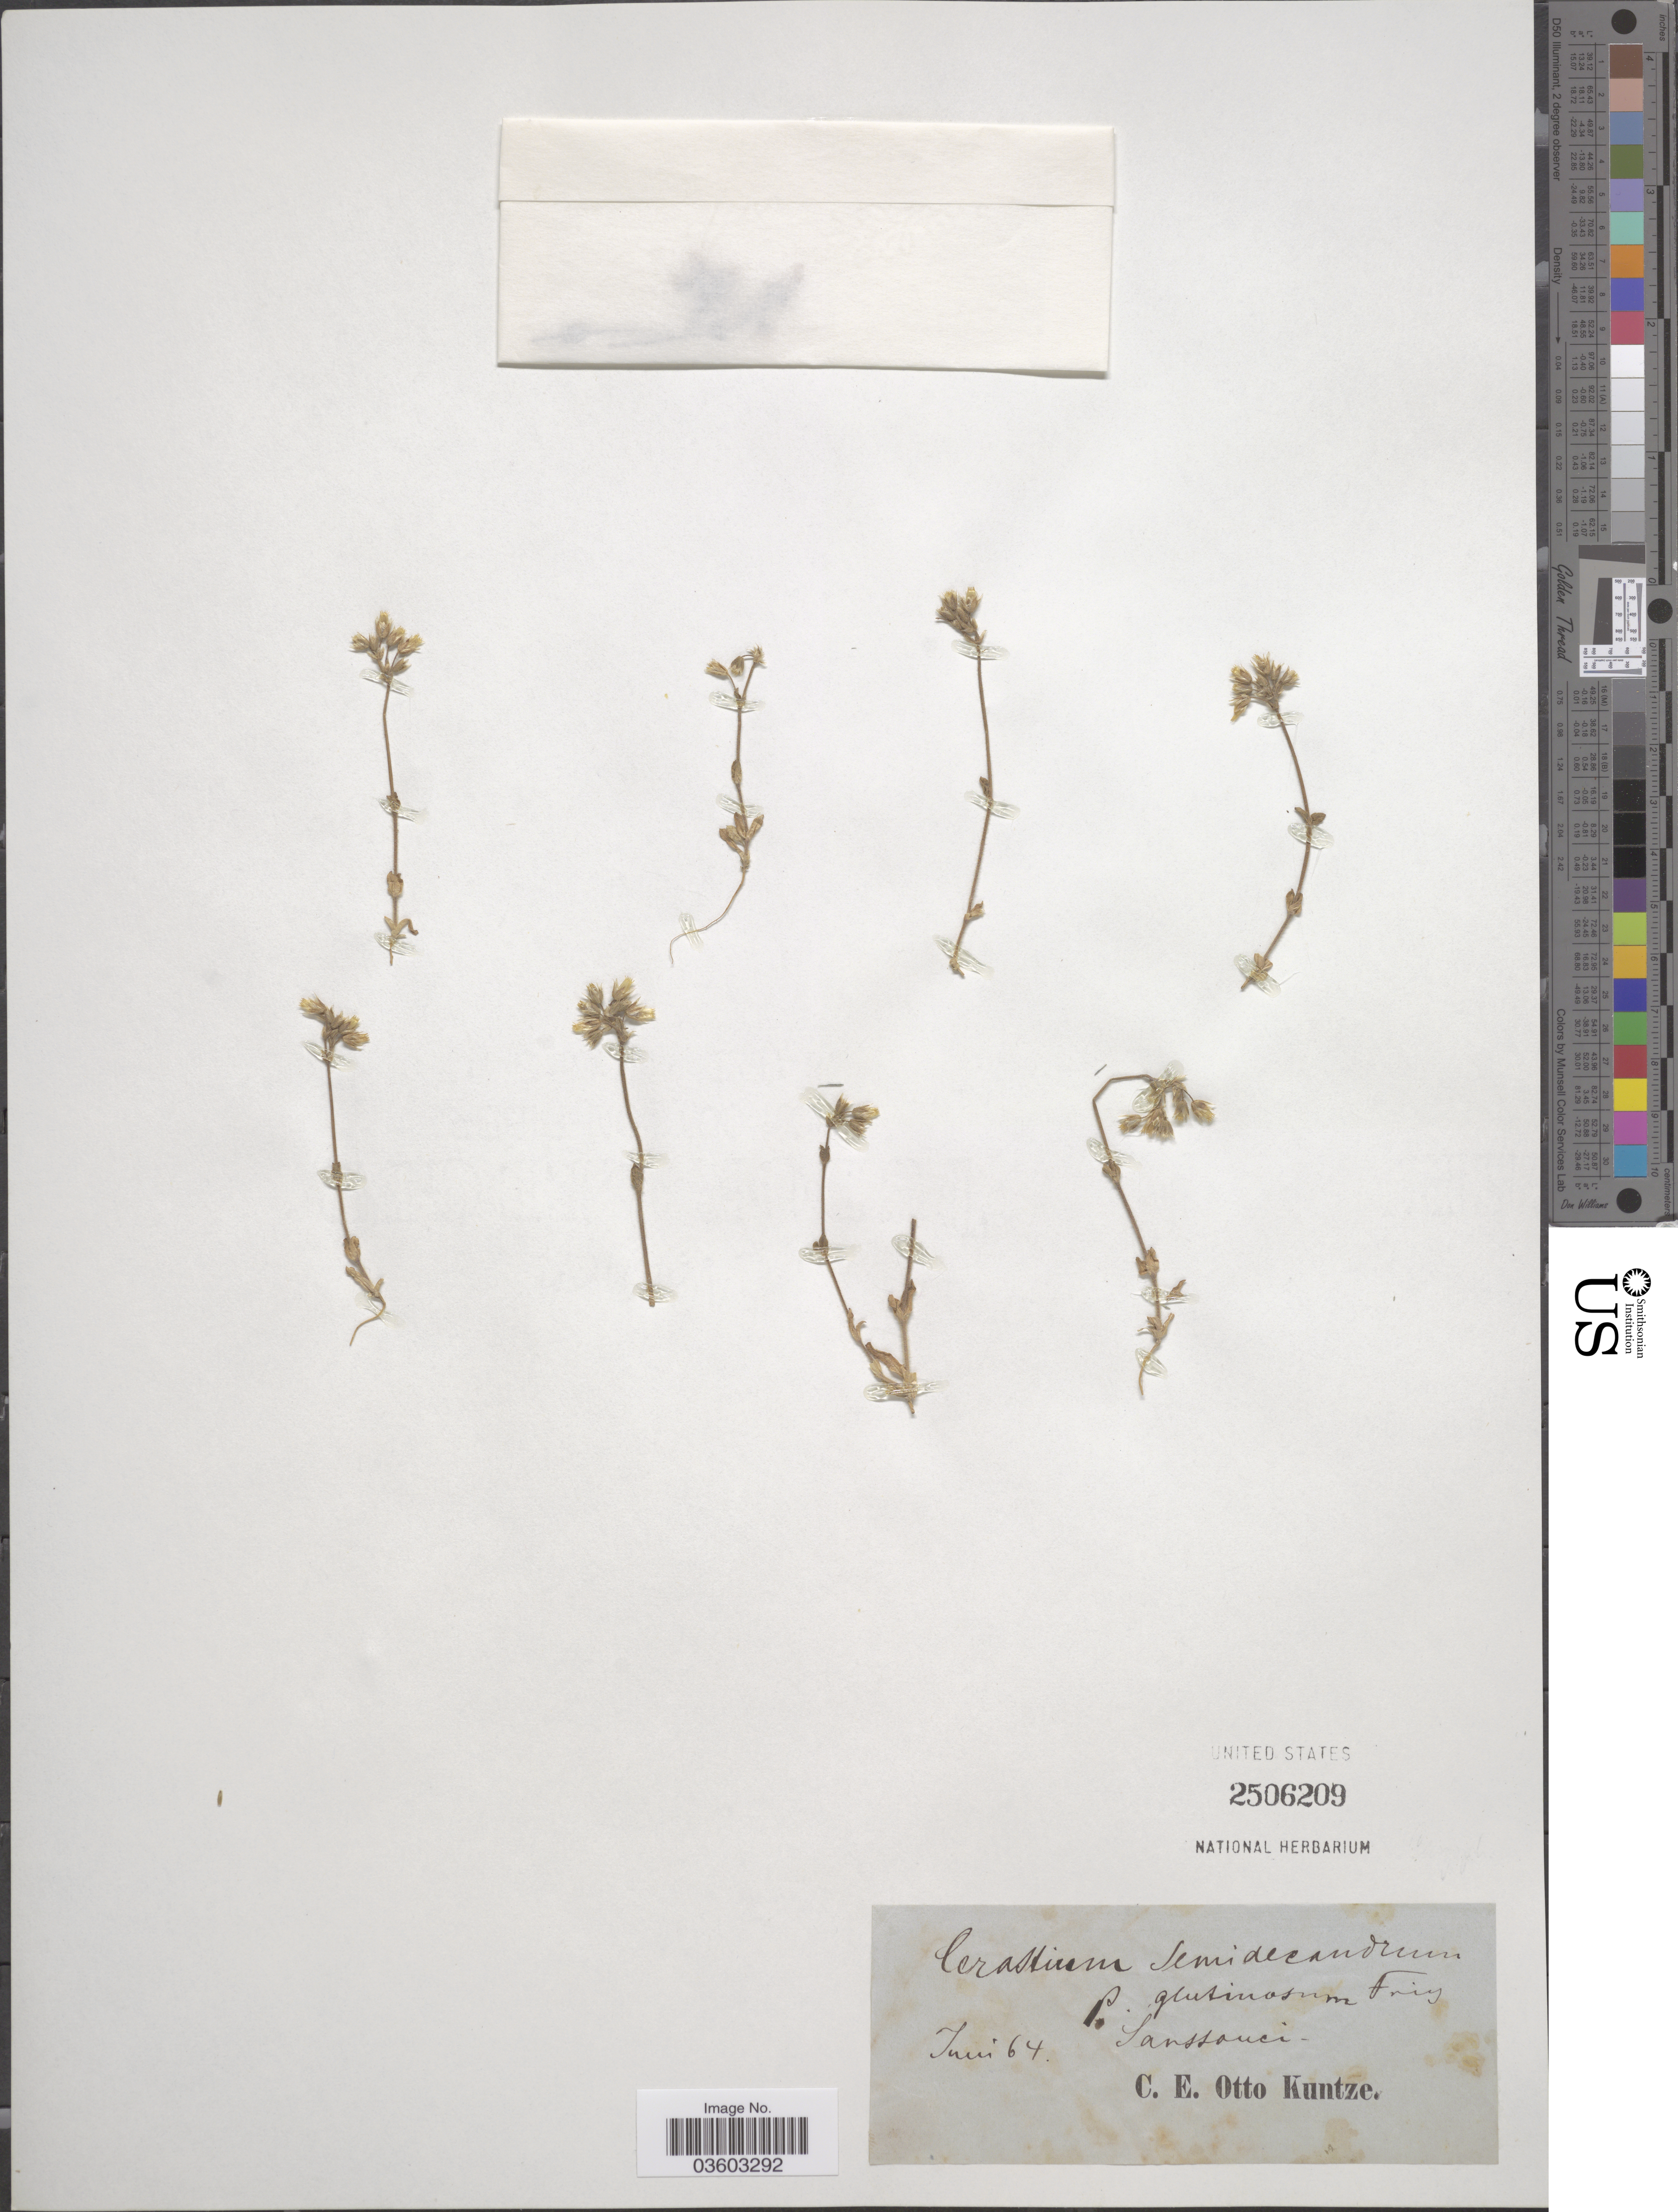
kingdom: Plantae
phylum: Tracheophyta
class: Magnoliopsida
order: Caryophyllales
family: Caryophyllaceae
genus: Cerastium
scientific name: Cerastium semidecandrum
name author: L.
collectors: C.E.O. Kuntze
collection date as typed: Transcribed d/m/y: /6/64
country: Germany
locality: Sanssouci.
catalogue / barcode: US 2506209